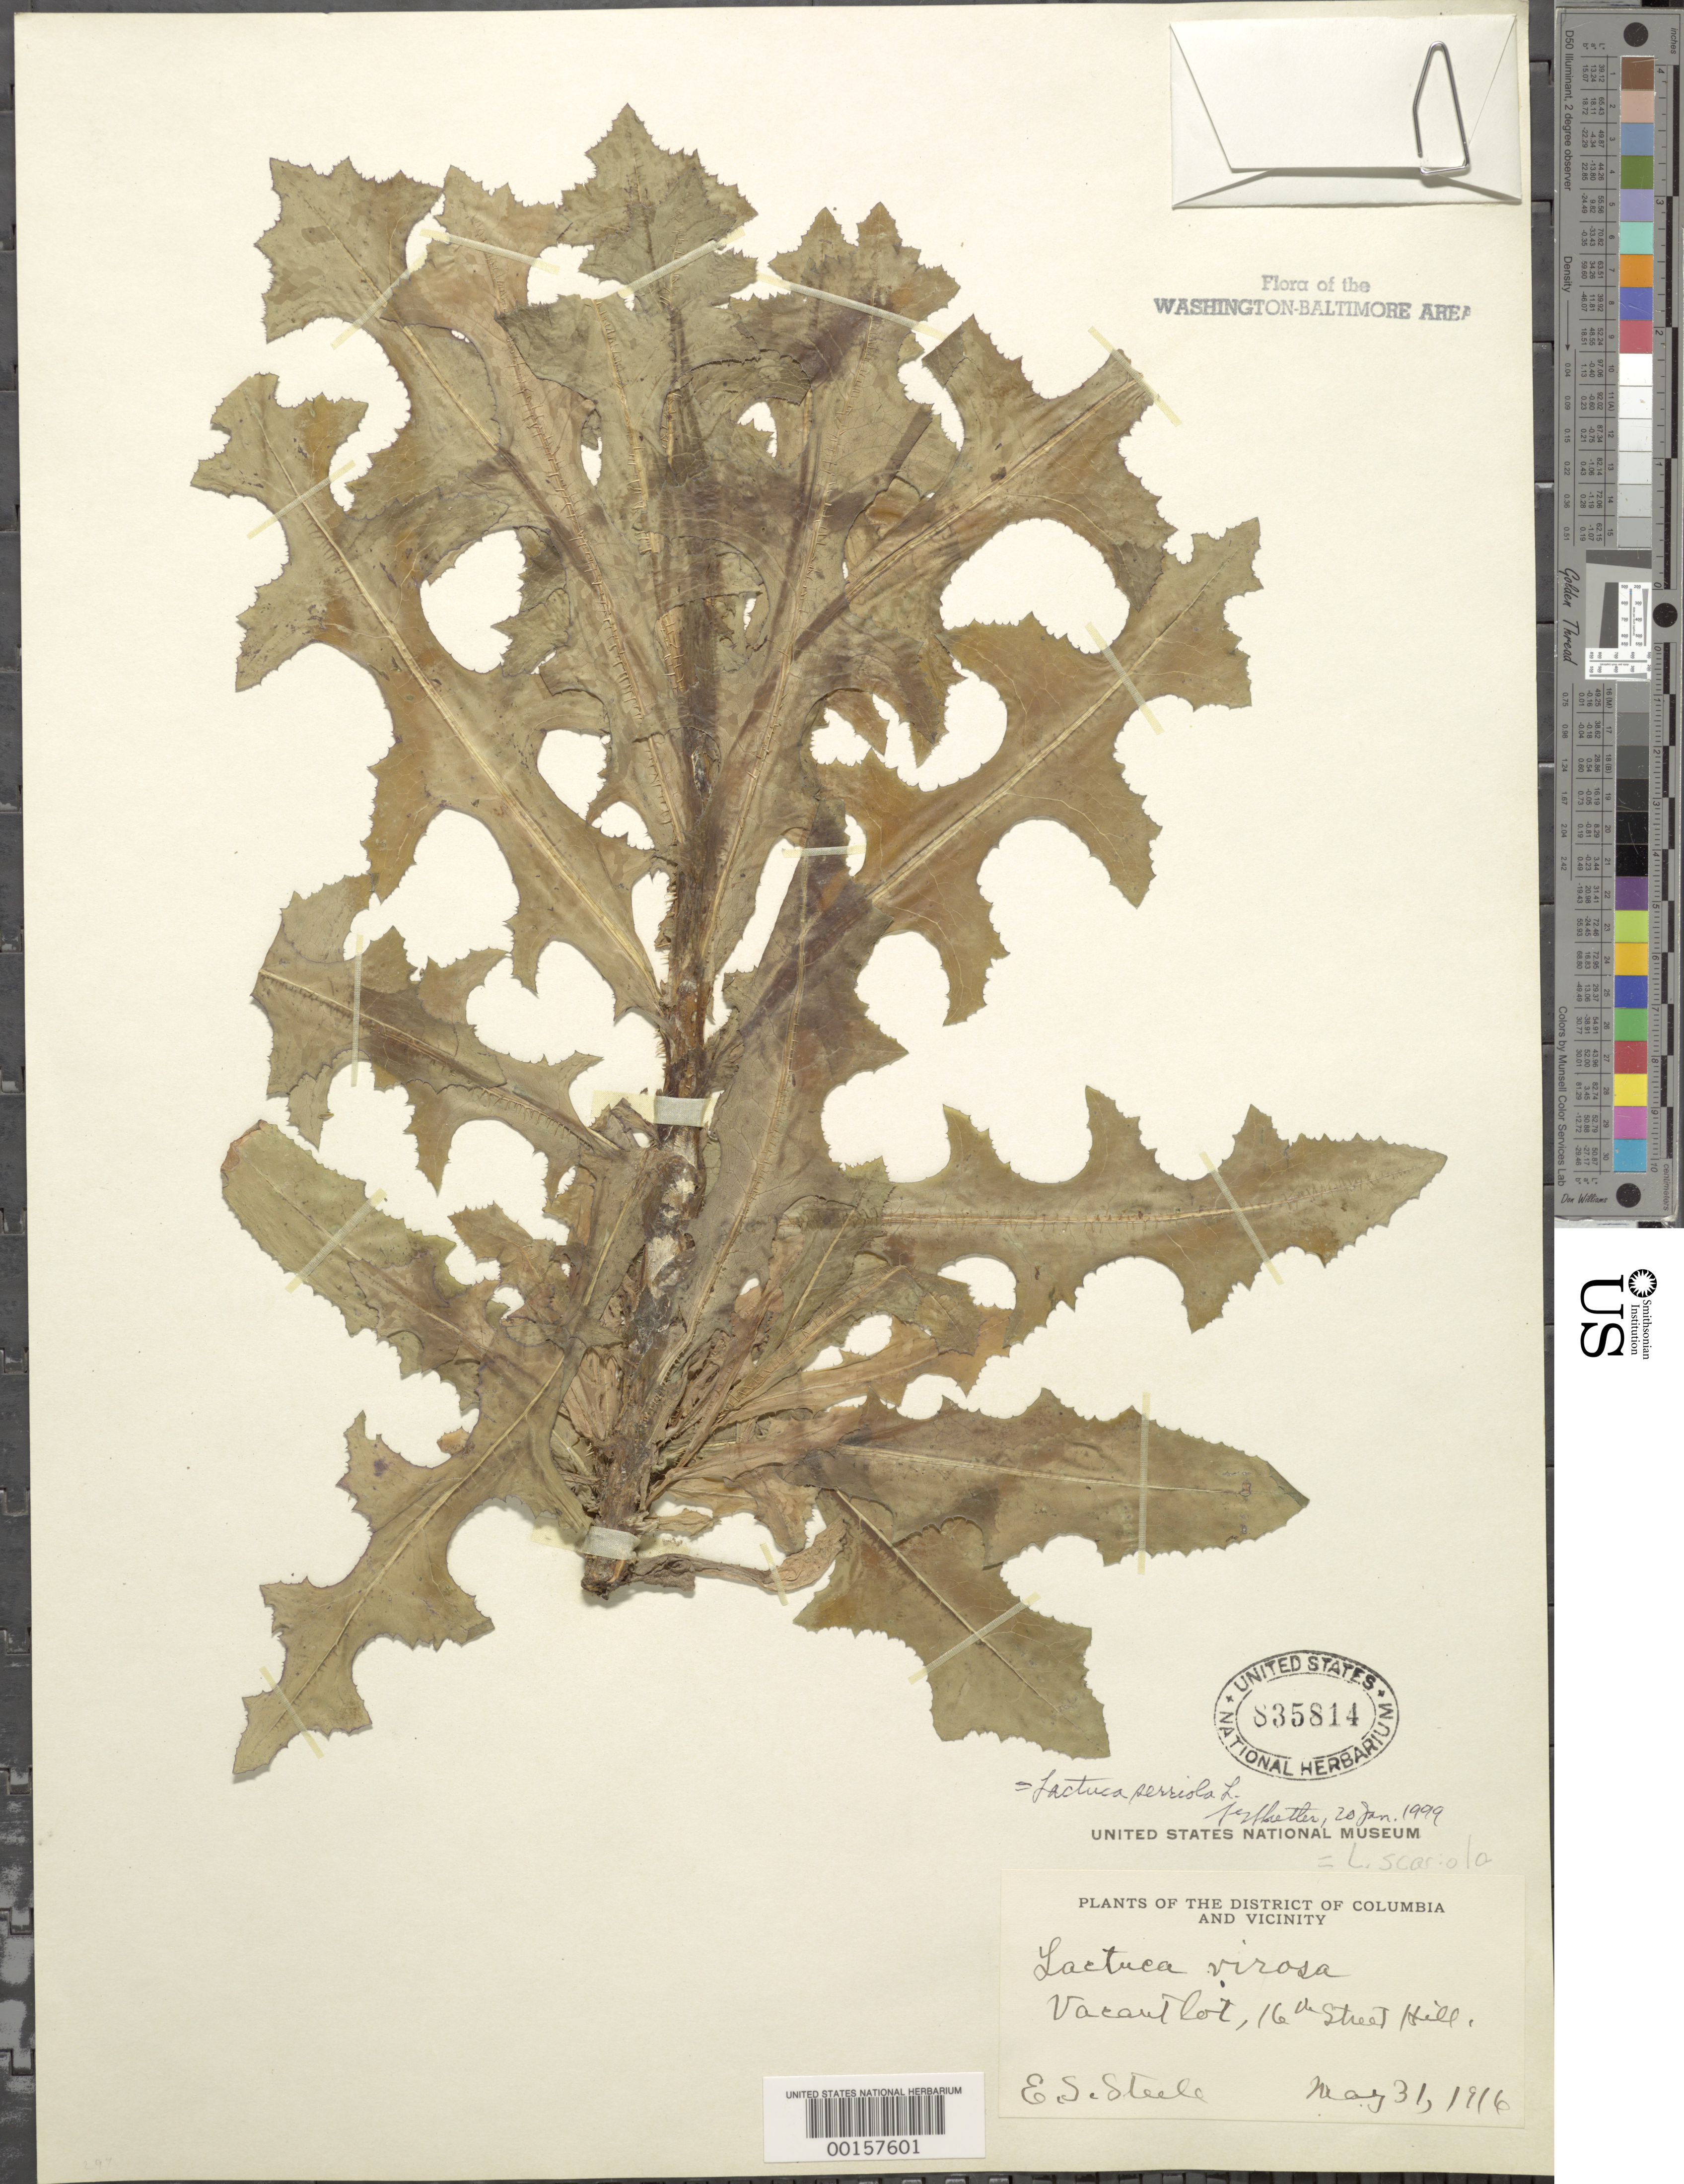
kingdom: Plantae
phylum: Tracheophyta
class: Magnoliopsida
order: Asterales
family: Asteraceae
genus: Lactuca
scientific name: Lactuca serriola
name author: L.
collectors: E. Steele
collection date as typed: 31 May 1916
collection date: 1916-05-31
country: United States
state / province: District of Columbia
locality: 16th St hill, vacant lot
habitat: Vacant lot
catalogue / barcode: US 835814